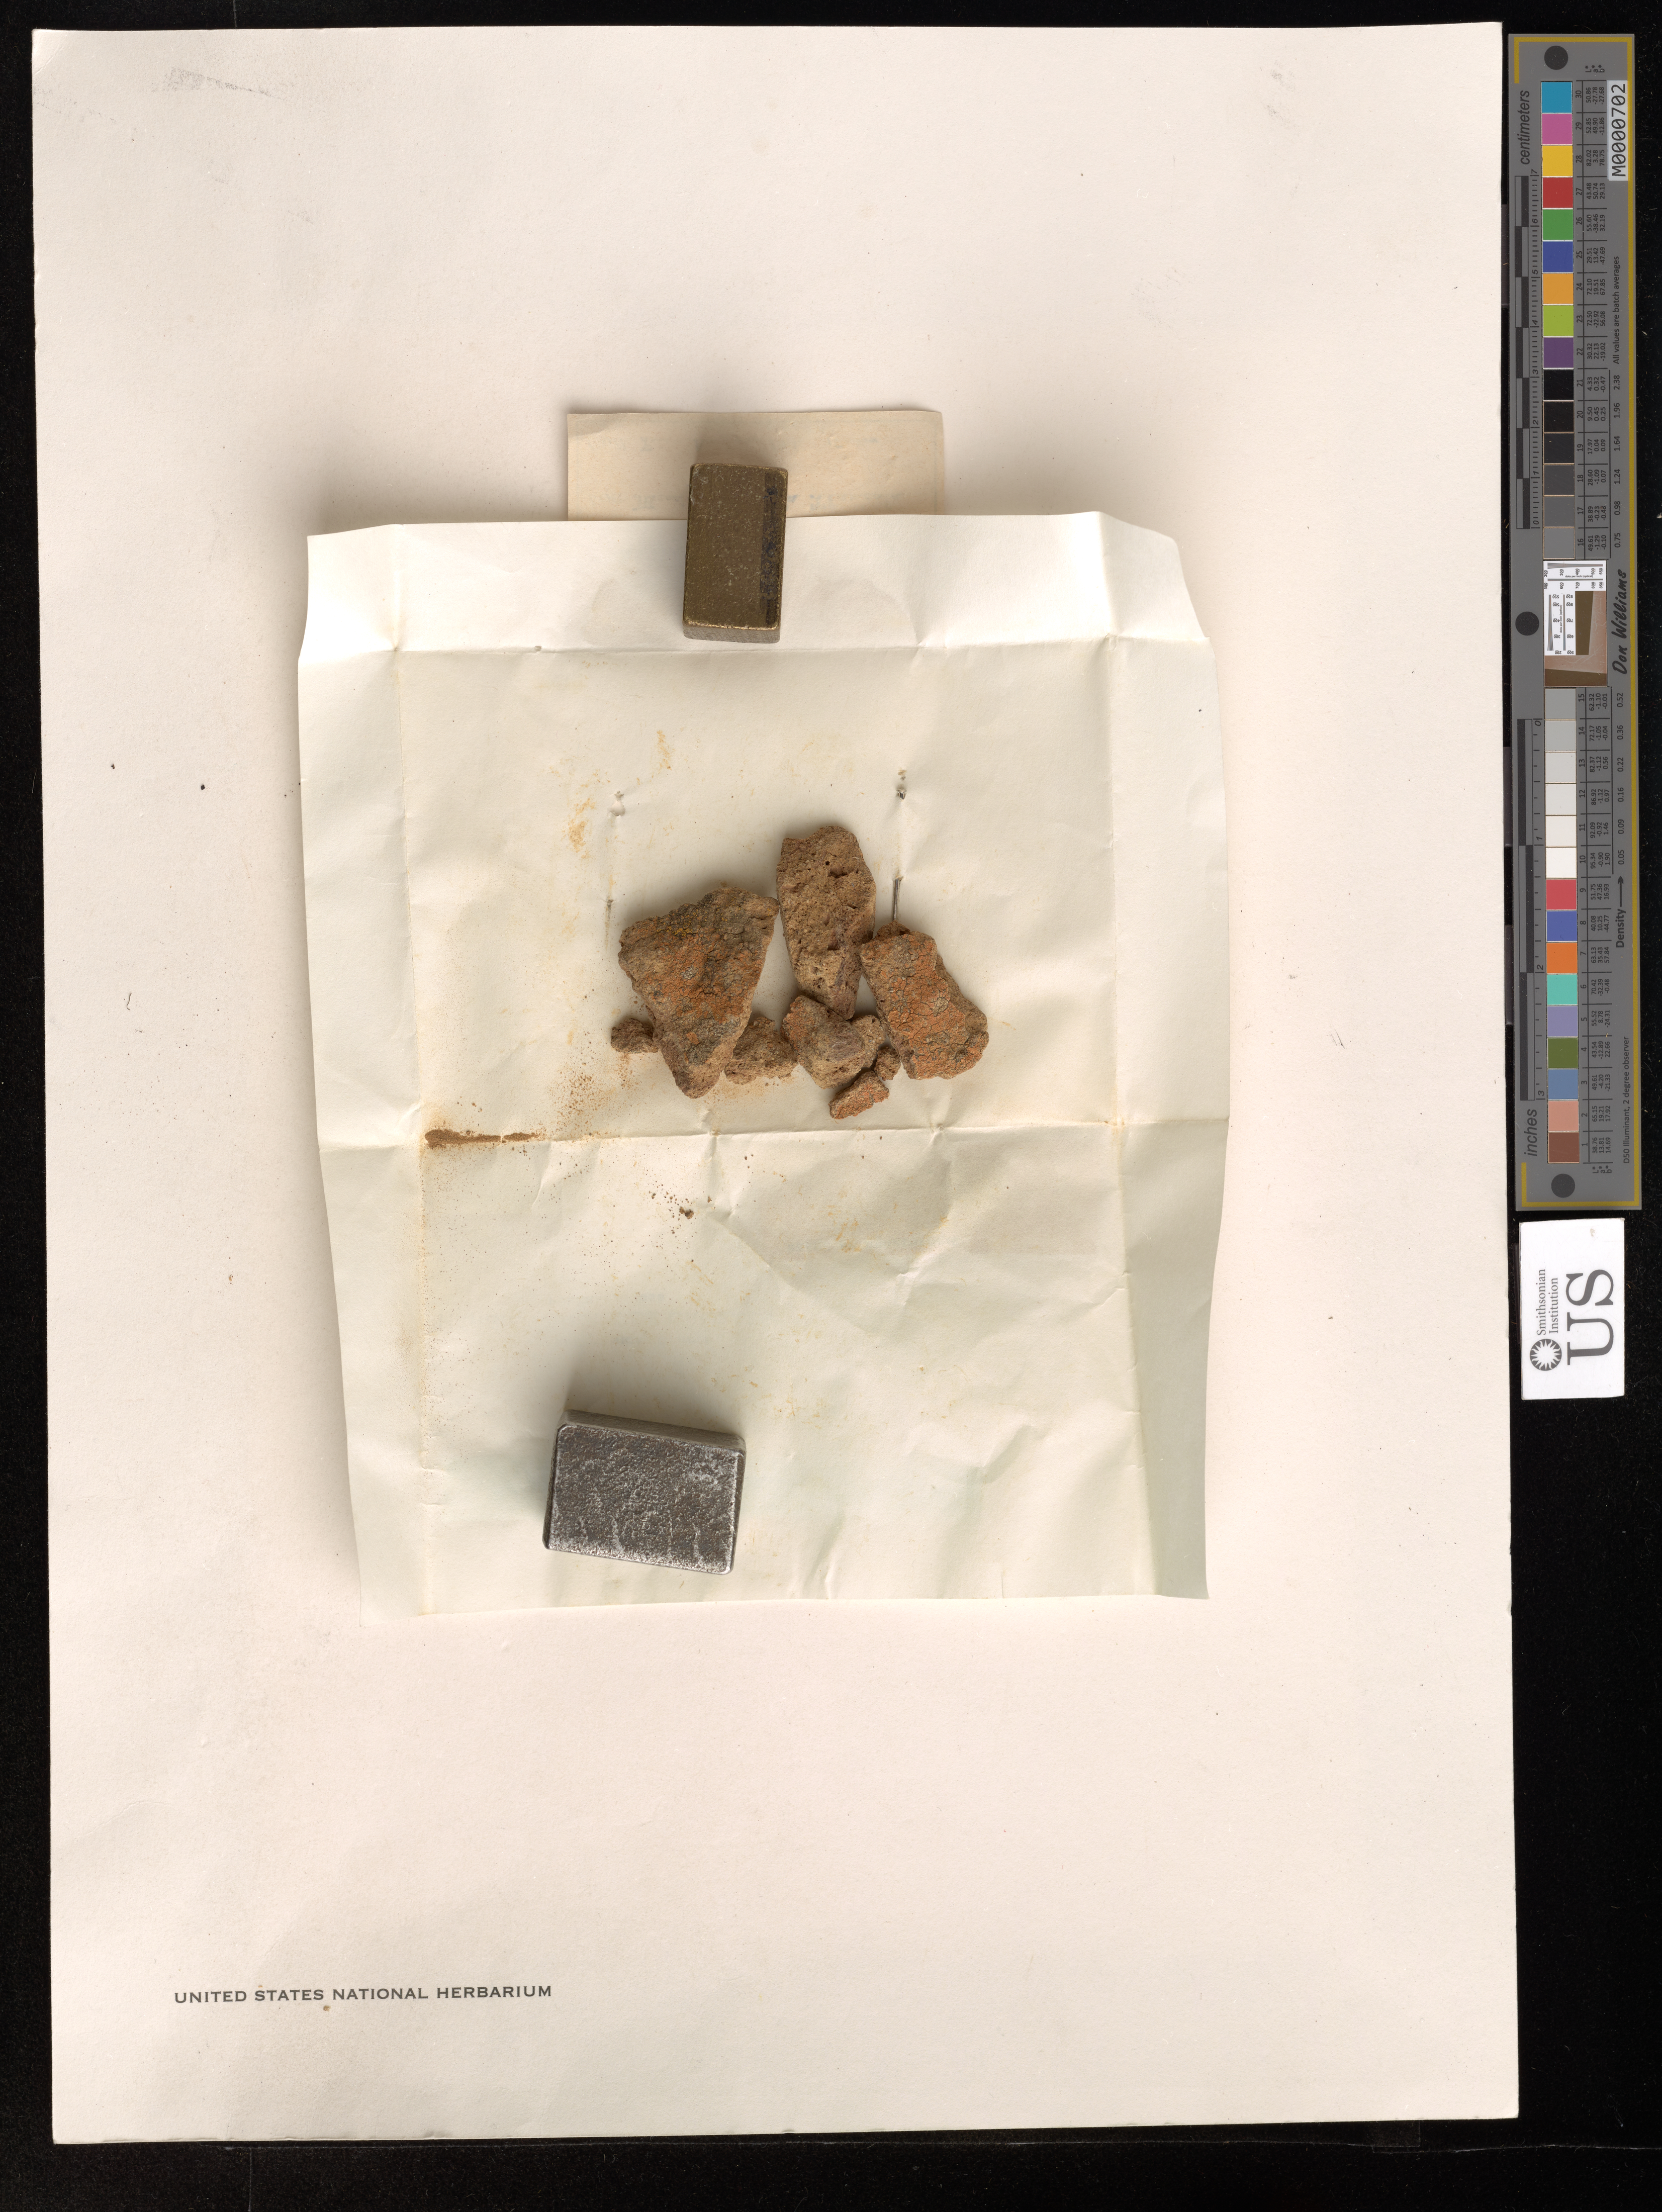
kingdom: Fungi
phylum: Ascomycota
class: Lecanoromycetes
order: Teloschistales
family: Teloschistaceae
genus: Variospora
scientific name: Variospora flavescens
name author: (Huds.) Arup et al.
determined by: Lichen Identifications Updating Project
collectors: Bro. G. Arsène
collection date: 1906-11-15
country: Mexico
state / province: Tlaxcala